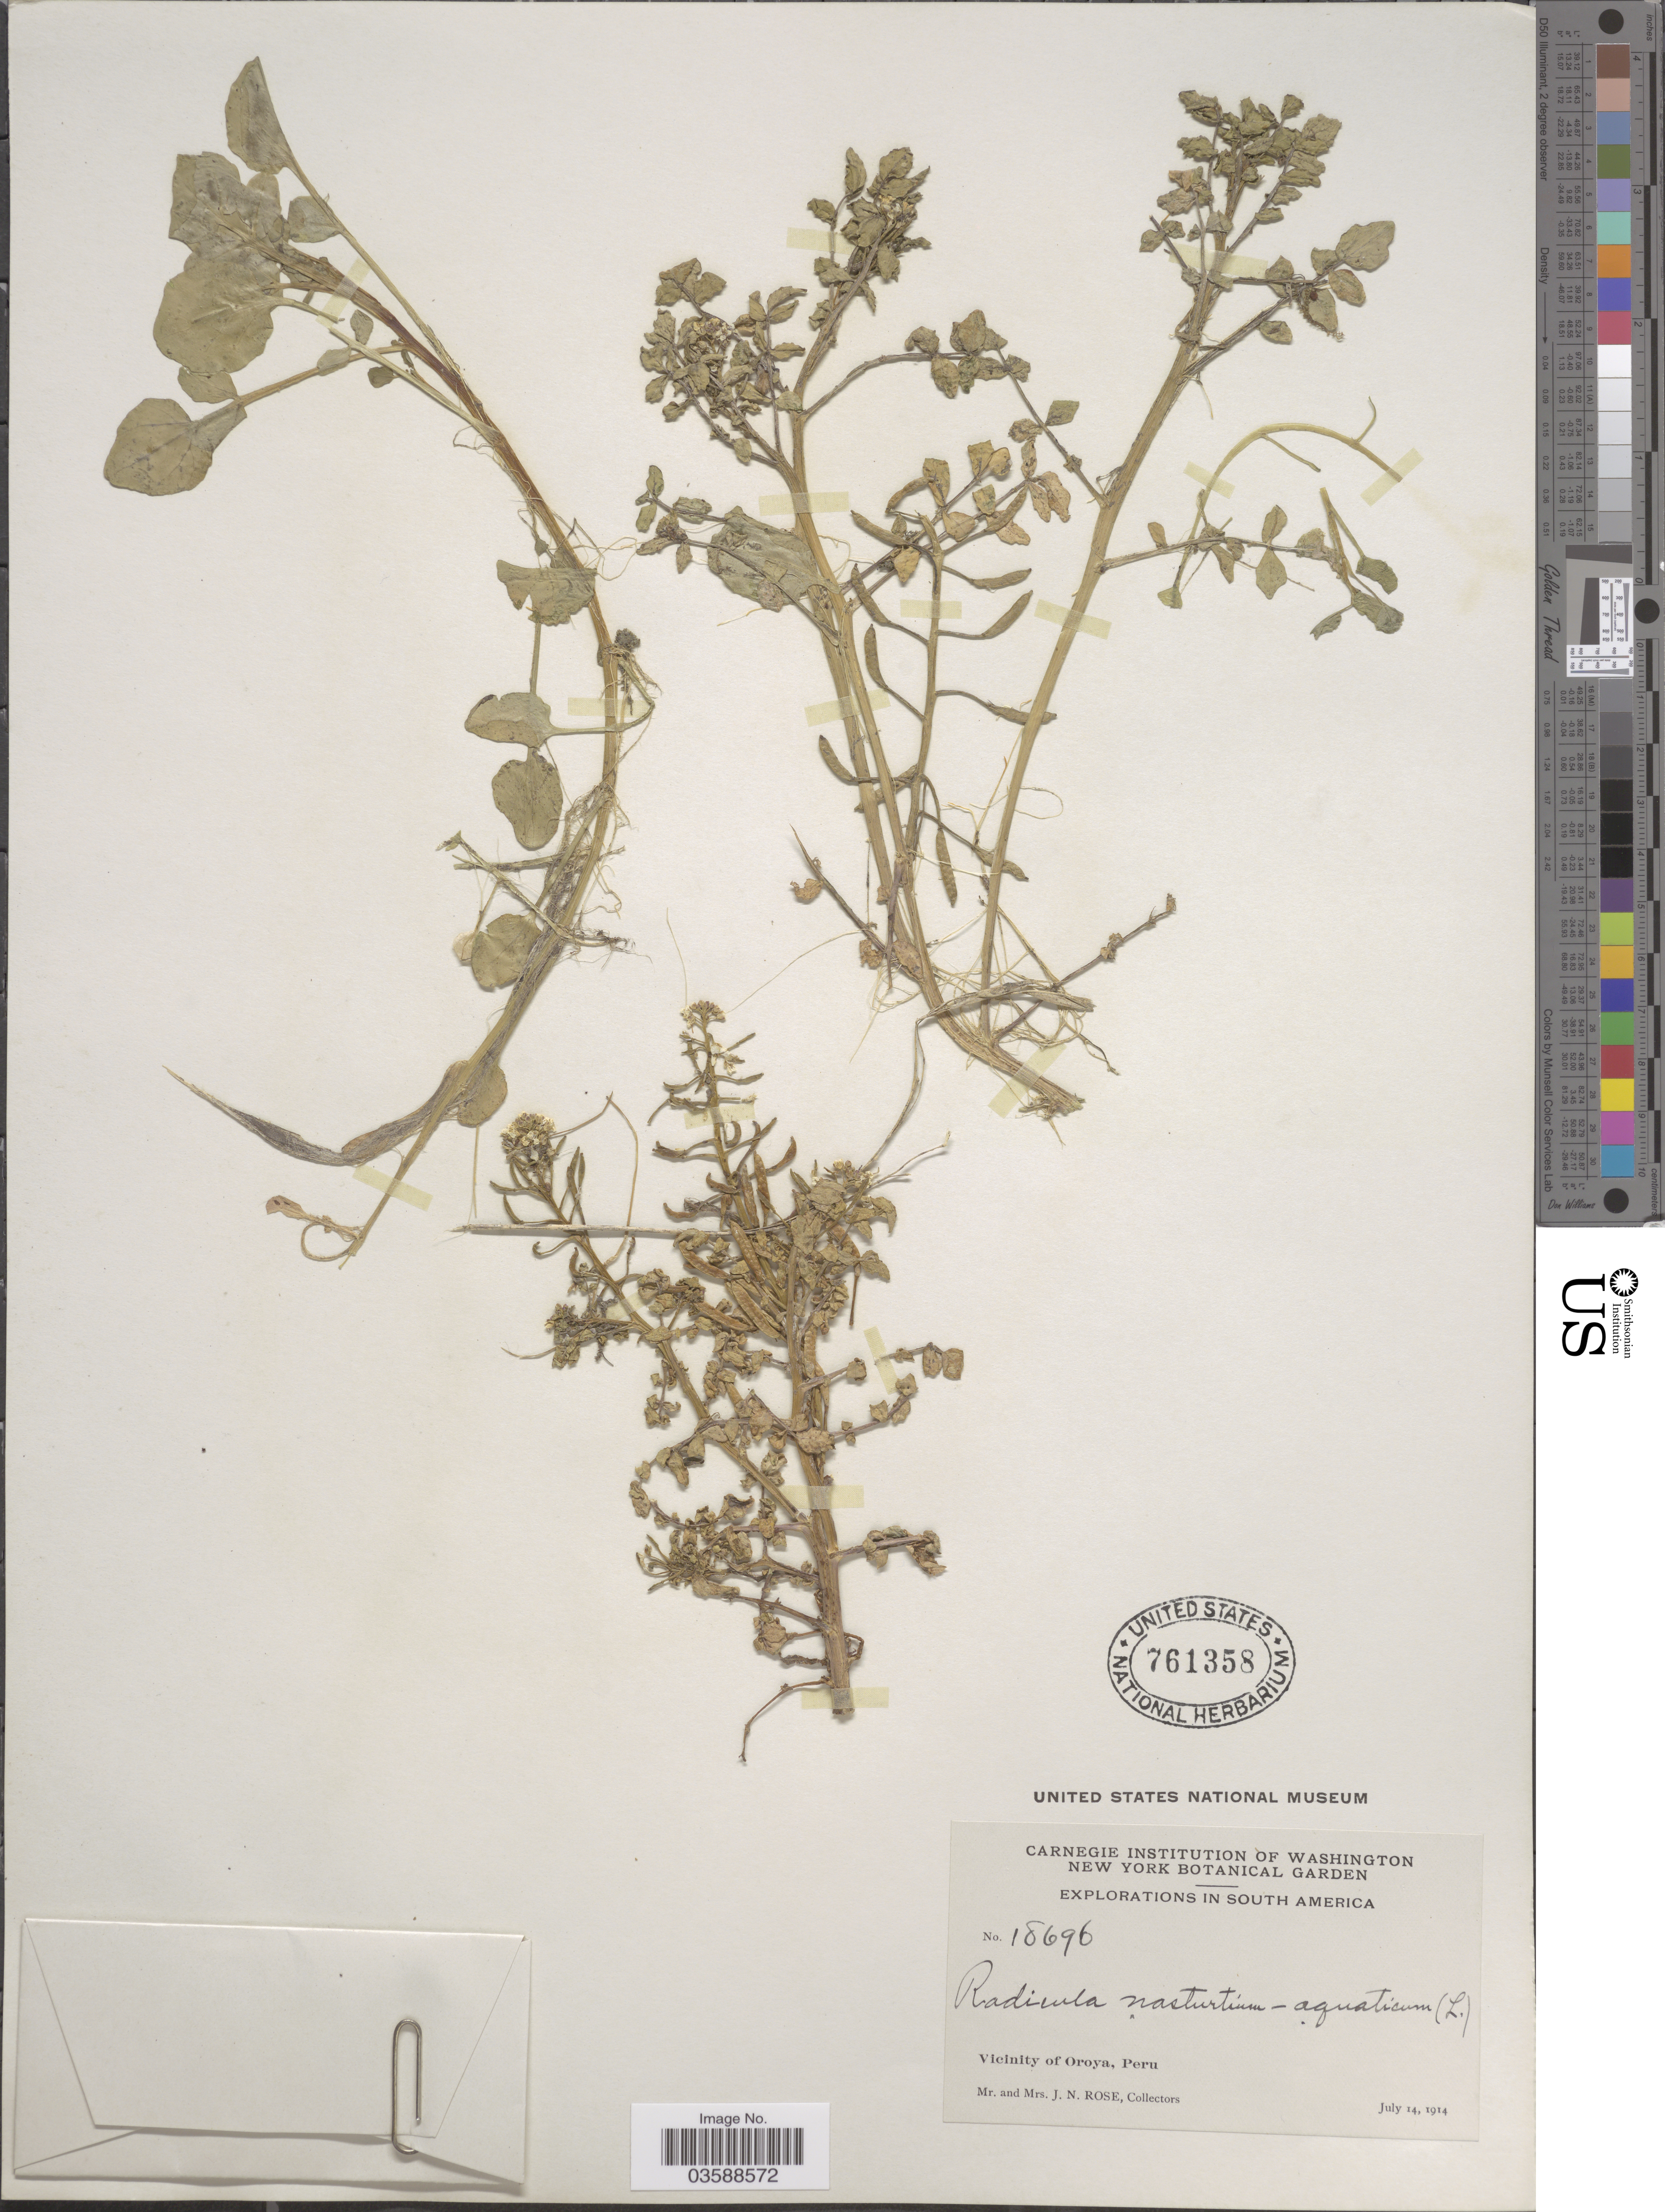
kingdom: Plantae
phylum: Tracheophyta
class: Magnoliopsida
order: Brassicales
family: Brassicaceae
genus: Nasturtium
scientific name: Nasturtium officinale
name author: R. Br.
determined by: Strong, M. T., (US), Smithsonian Institution - National Museum of Natural History (UNITED STATES)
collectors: J. N. Rose & L. B. Rose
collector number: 18696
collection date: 1914-07-14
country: Peru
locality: Vicinity of Oroya.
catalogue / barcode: US 761358